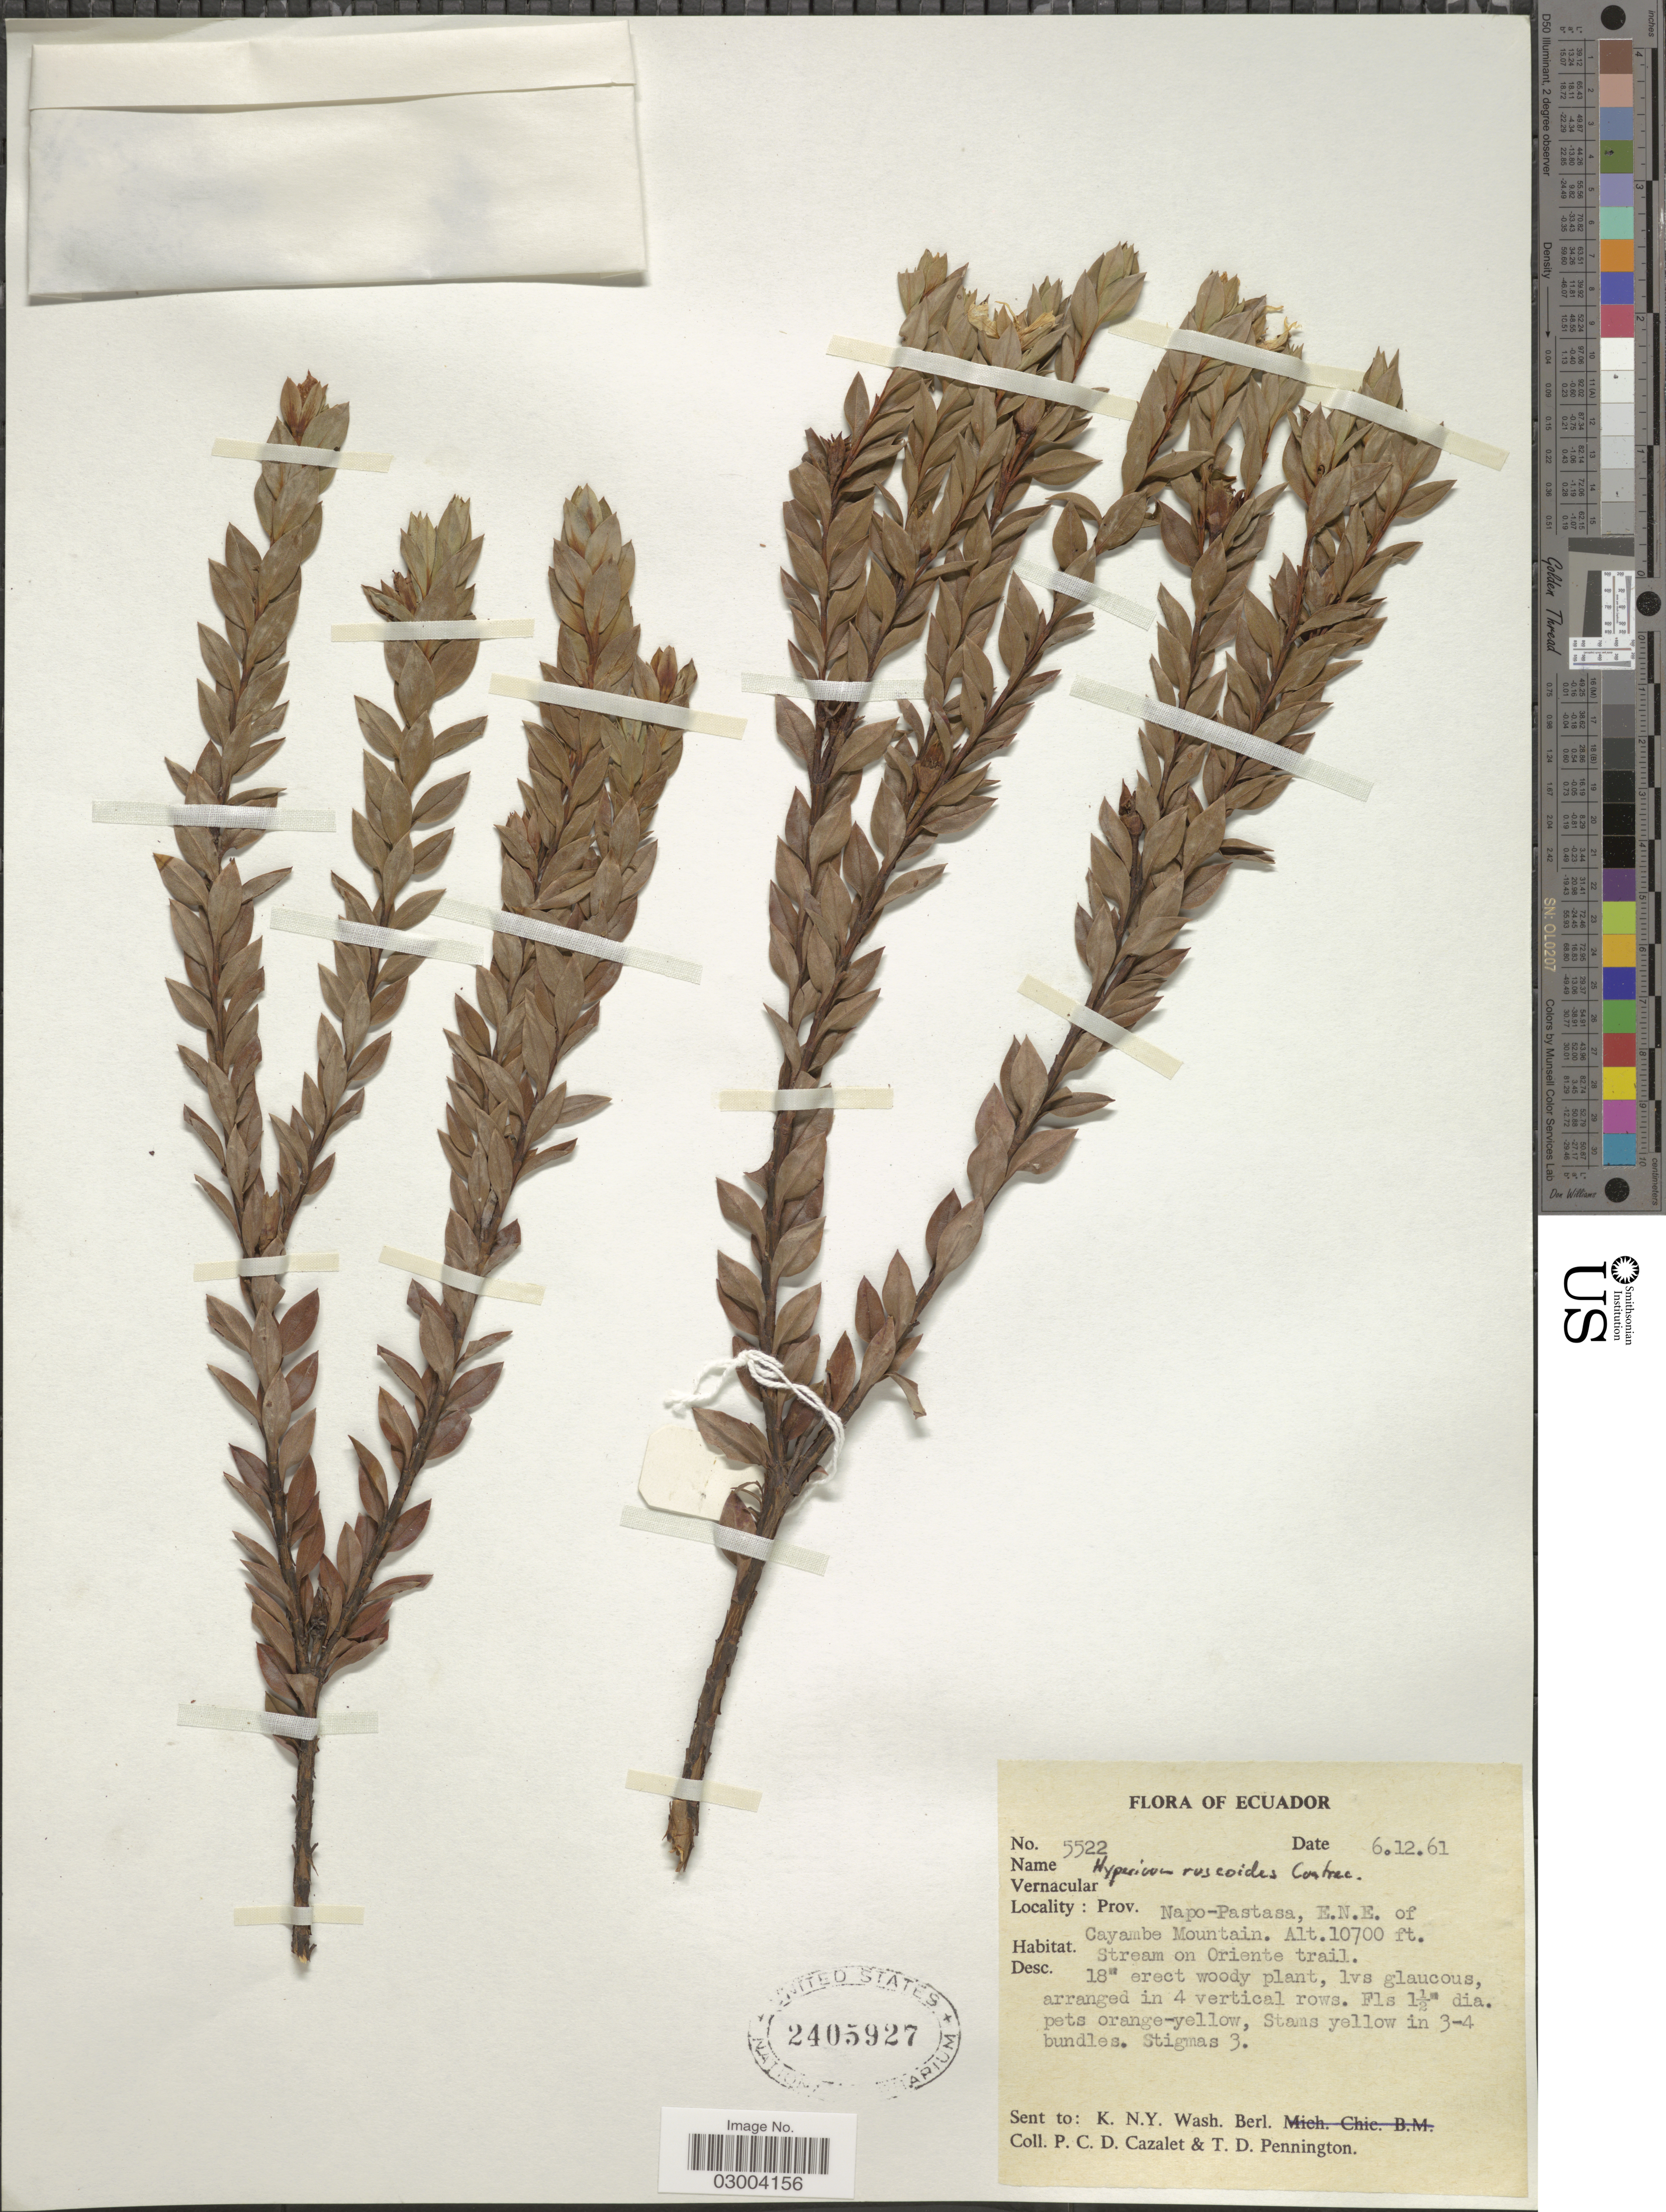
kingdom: Plantae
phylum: Tracheophyta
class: Magnoliopsida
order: Malpighiales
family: Hypericaceae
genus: Hypericum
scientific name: Hypericum ruscoides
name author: Cuatrec.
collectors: P. C. D. Cazalet & T. D. Pennington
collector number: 5522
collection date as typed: Transcribed d/m/y: 6/12/61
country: Ecuador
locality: Prov. Napo-Pastasa, E.N.E. of Cayambe Mountain, Stream on Oriente trail.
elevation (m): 3261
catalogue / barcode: US 2405927